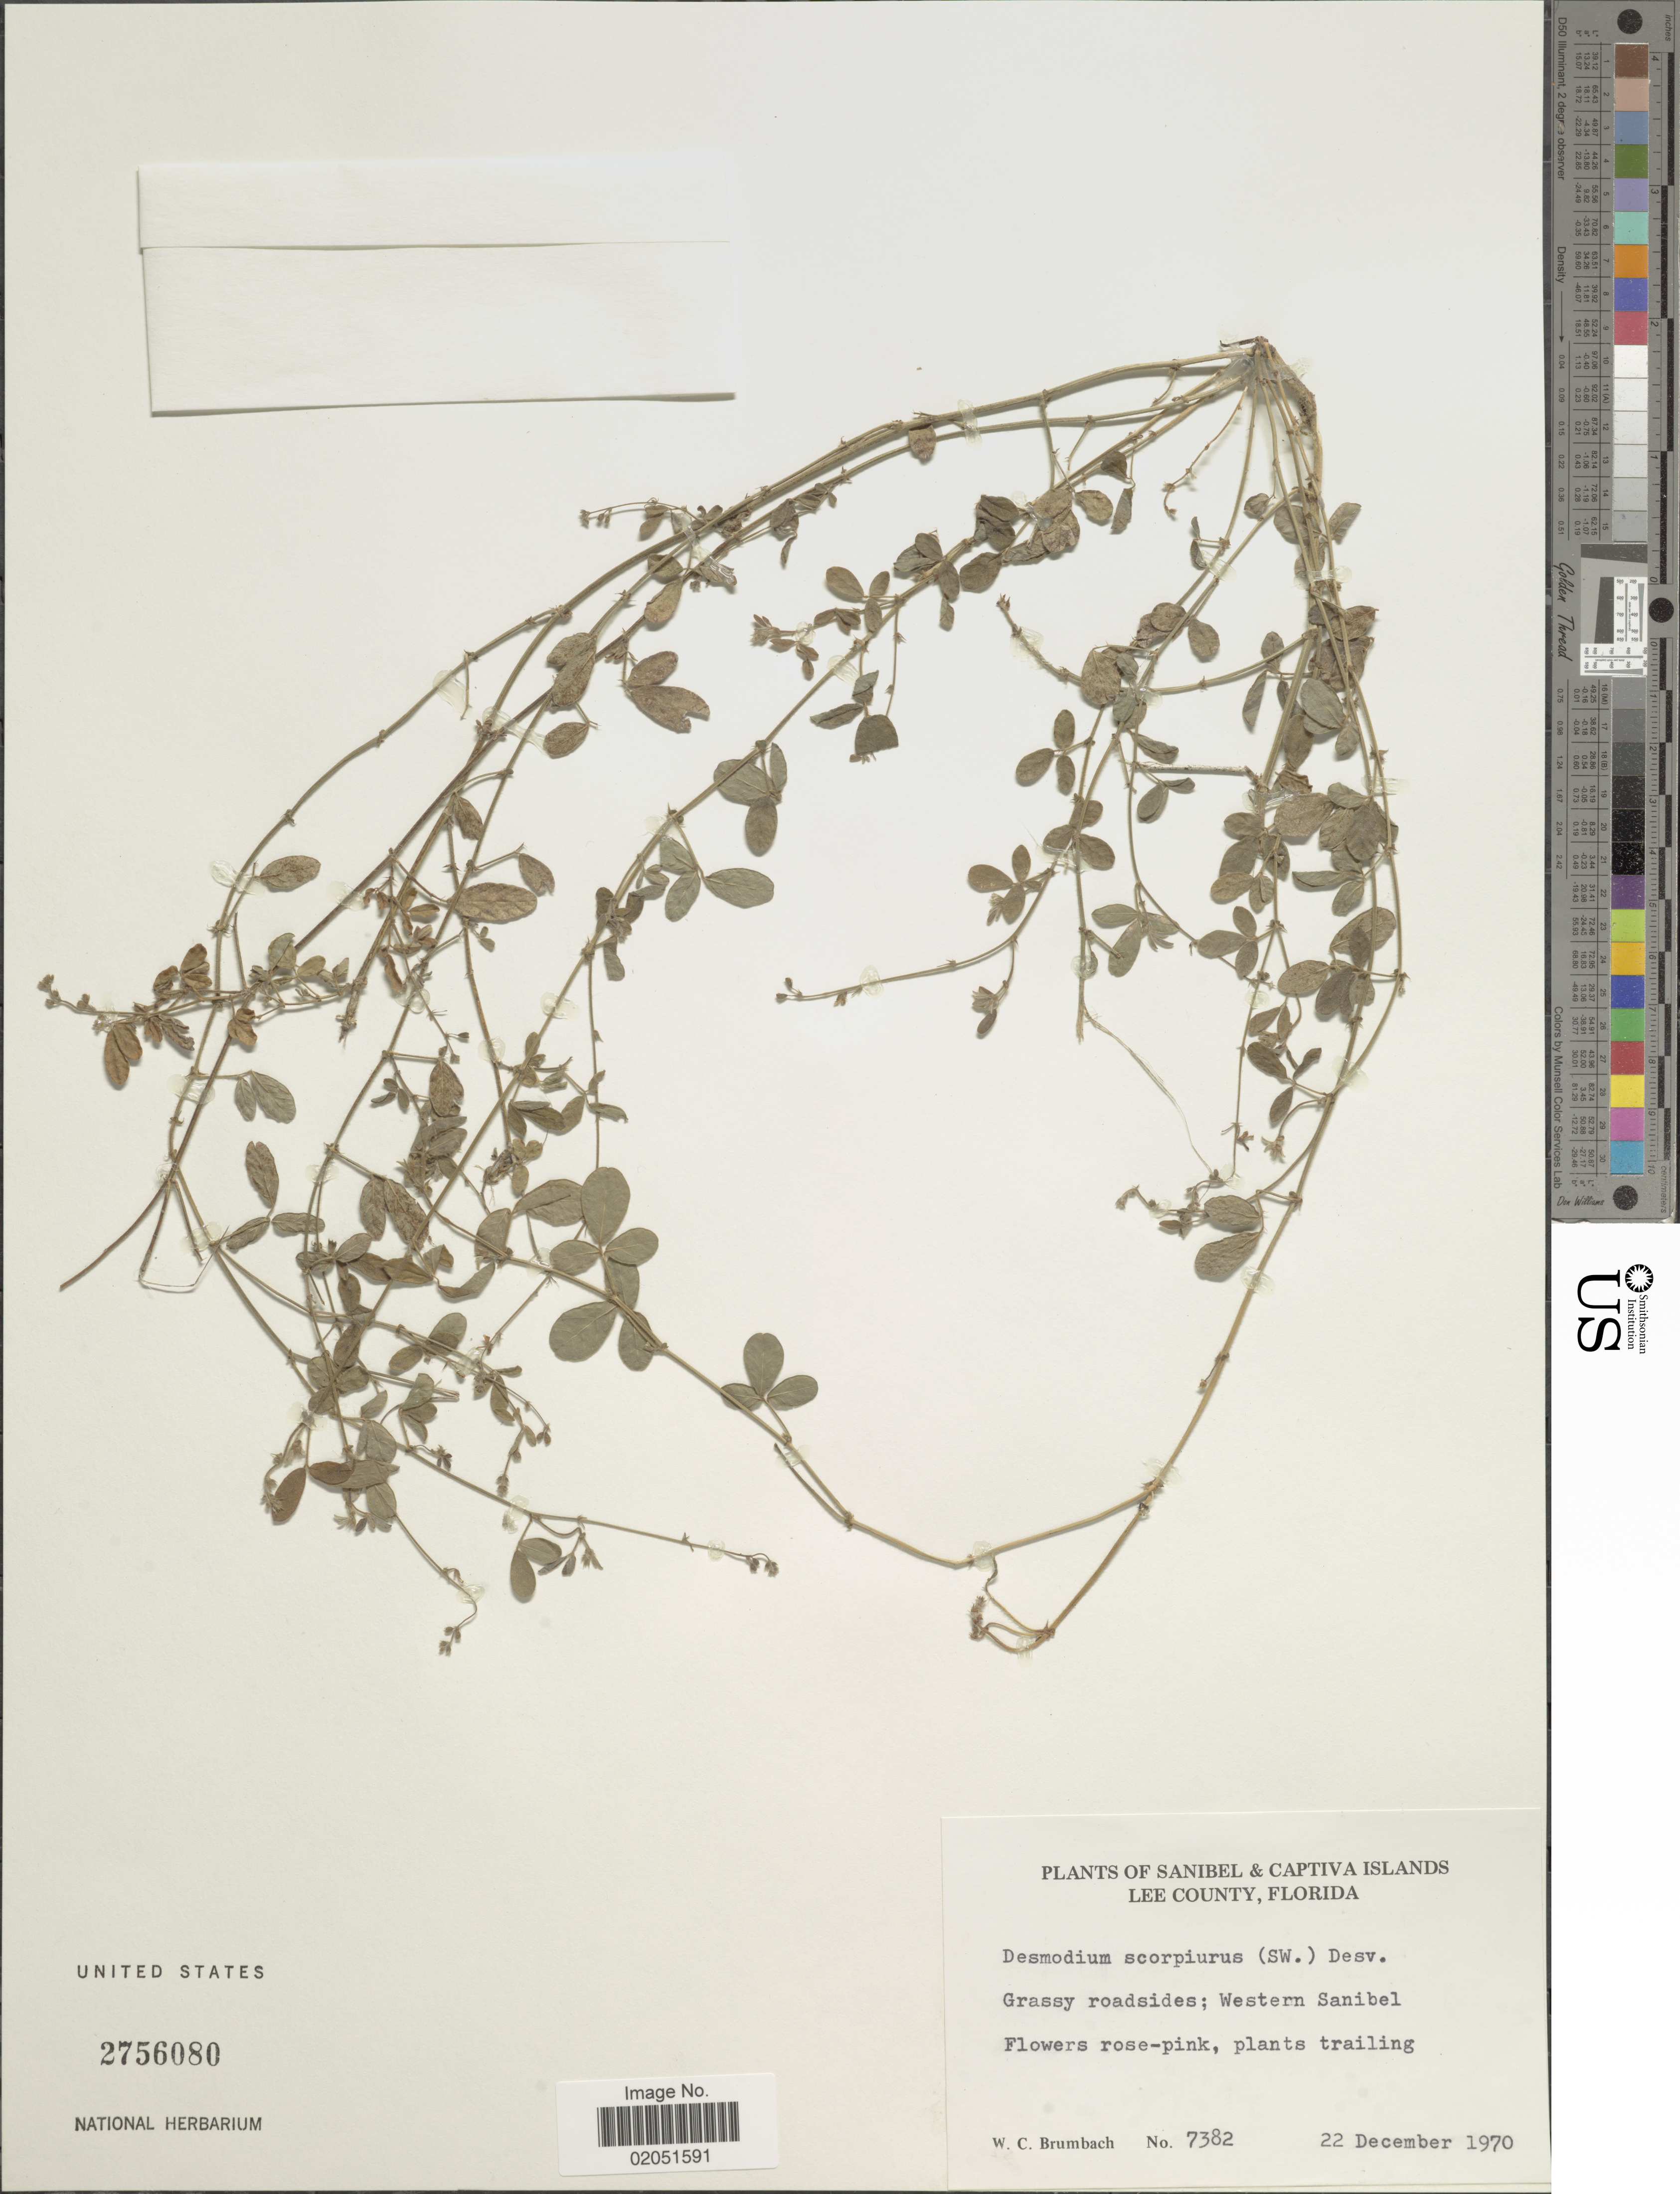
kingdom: Plantae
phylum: Tracheophyta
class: Magnoliopsida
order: Fabales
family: Fabaceae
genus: Desmodium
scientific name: Desmodium scorpiurus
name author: (Sw.) Desv. ex DC.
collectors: W. C. Brumbach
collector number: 7382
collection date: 1970-12-22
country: United States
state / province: Florida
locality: Sanibel & Captiva Islands Lee County, Florida, Western Sanibel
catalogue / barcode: US 2756080